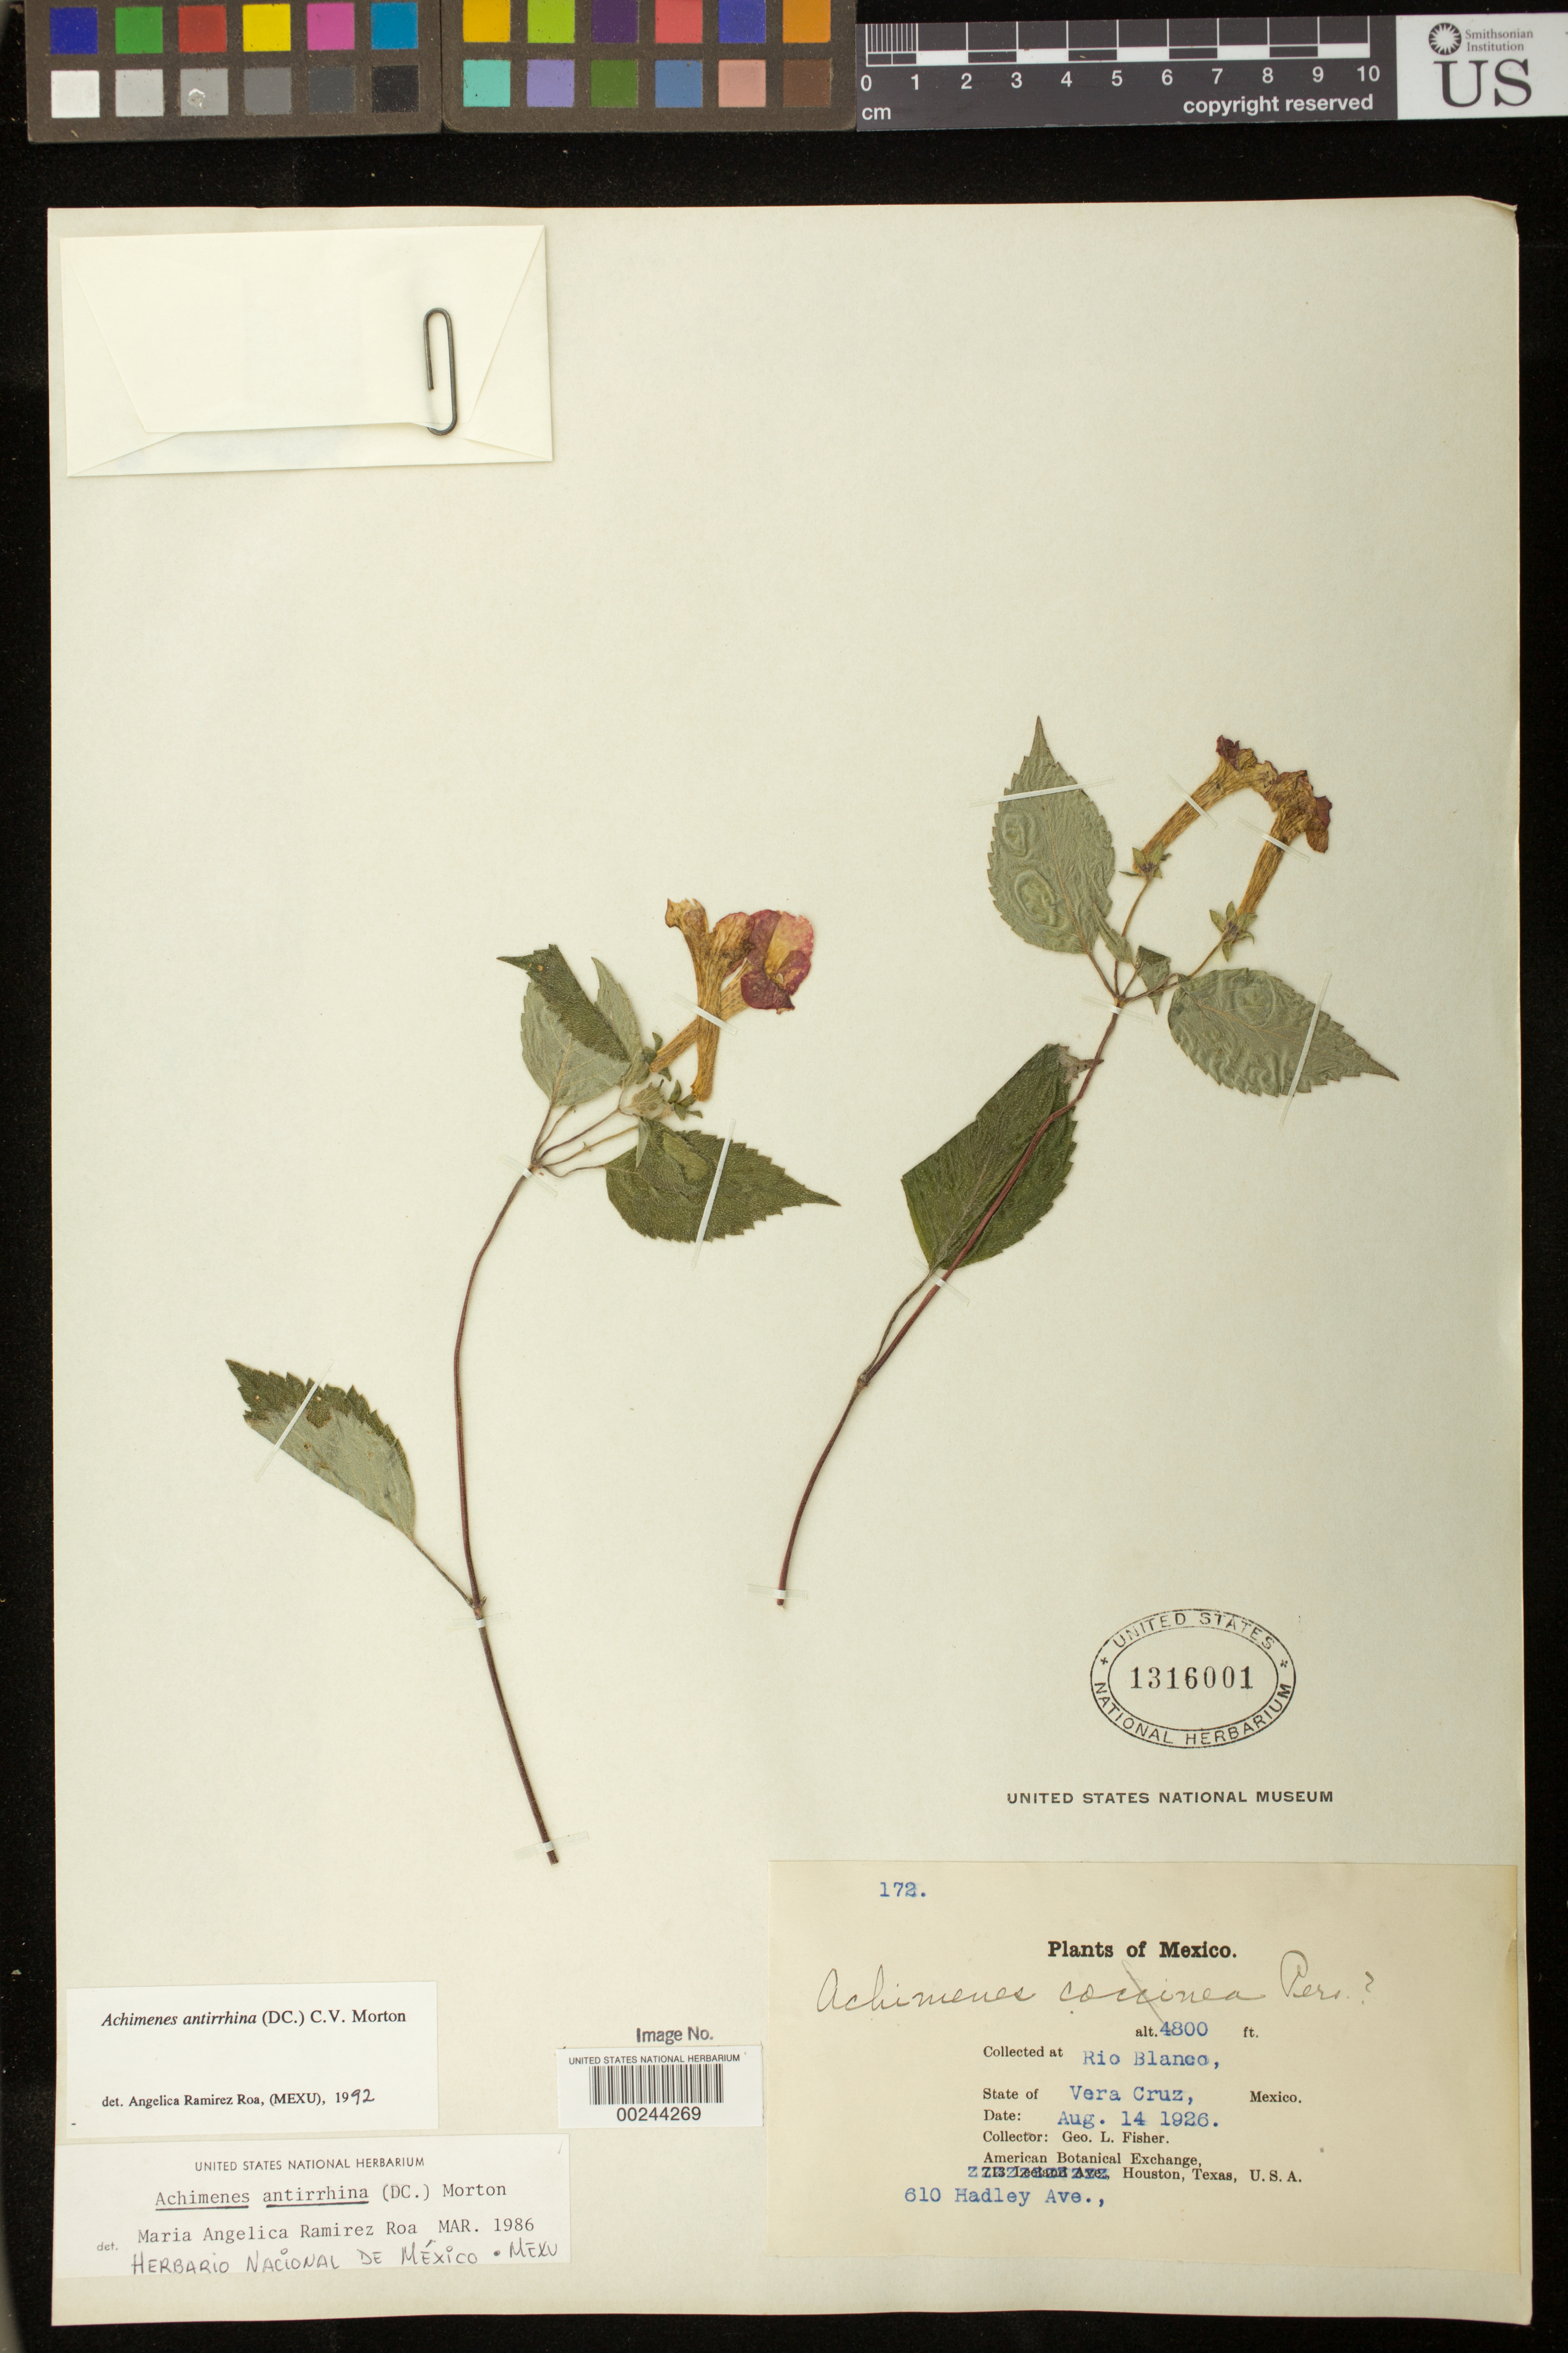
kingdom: Plantae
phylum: Tracheophyta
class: Magnoliopsida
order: Lamiales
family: Gesneriaceae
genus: Achimenes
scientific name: Achimenes antirrhina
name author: (DC.) C.V. Morton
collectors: G. L. Fisher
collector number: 172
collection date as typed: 14 Aug 1926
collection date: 1926-08-14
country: Mexico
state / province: Veracruz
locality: Rio Blanco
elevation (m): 1463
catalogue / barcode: US 1316001